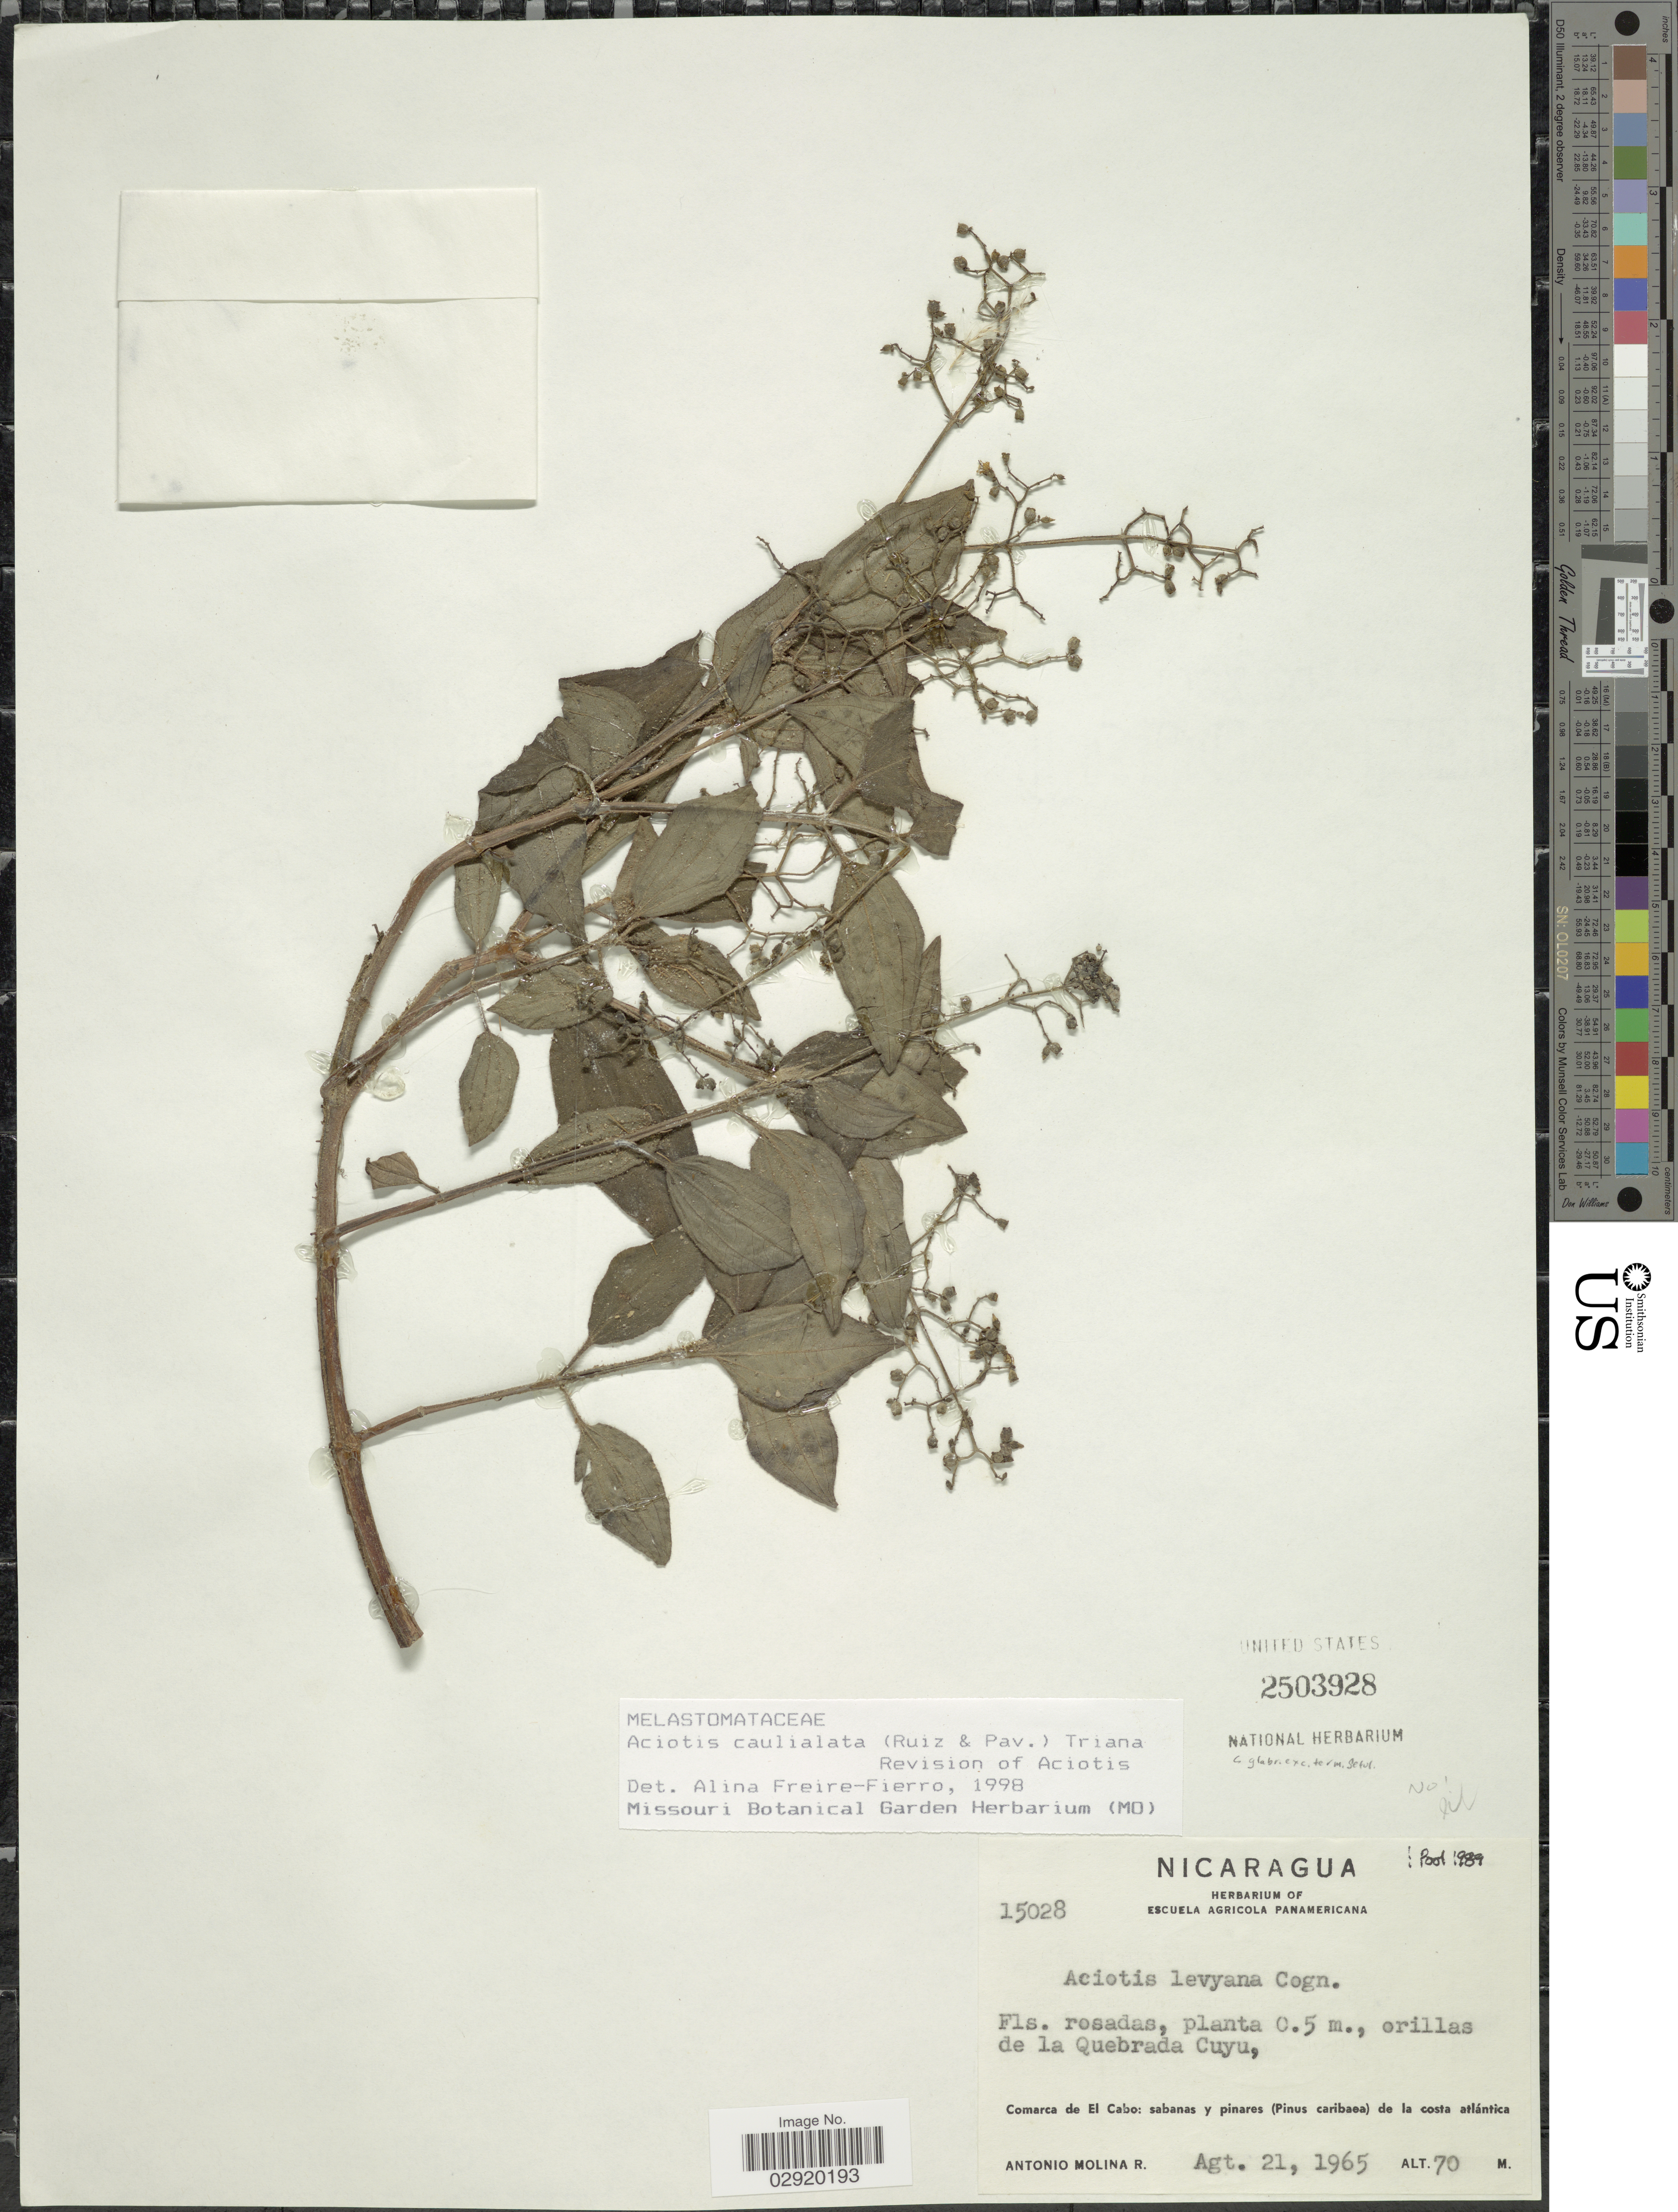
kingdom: Plantae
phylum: Tracheophyta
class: Magnoliopsida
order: Myrtales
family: Melastomataceae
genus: Aciotis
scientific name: Aciotis rubricaulis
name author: (Mart. ex DC.) Triana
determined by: Nunes da Silva, Diego, (RB), Jardim Botanico do Rio de Janeiro - Herbario (BRAZIL)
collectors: A. Molina R.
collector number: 15028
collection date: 1965-08-21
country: Nicaragua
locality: Orillas de la Quebrada Cuyu. Comarca de El Cabo: sabanas y panares (Pinus caribaea) de la costa atlántica.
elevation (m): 70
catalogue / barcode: US 2503928